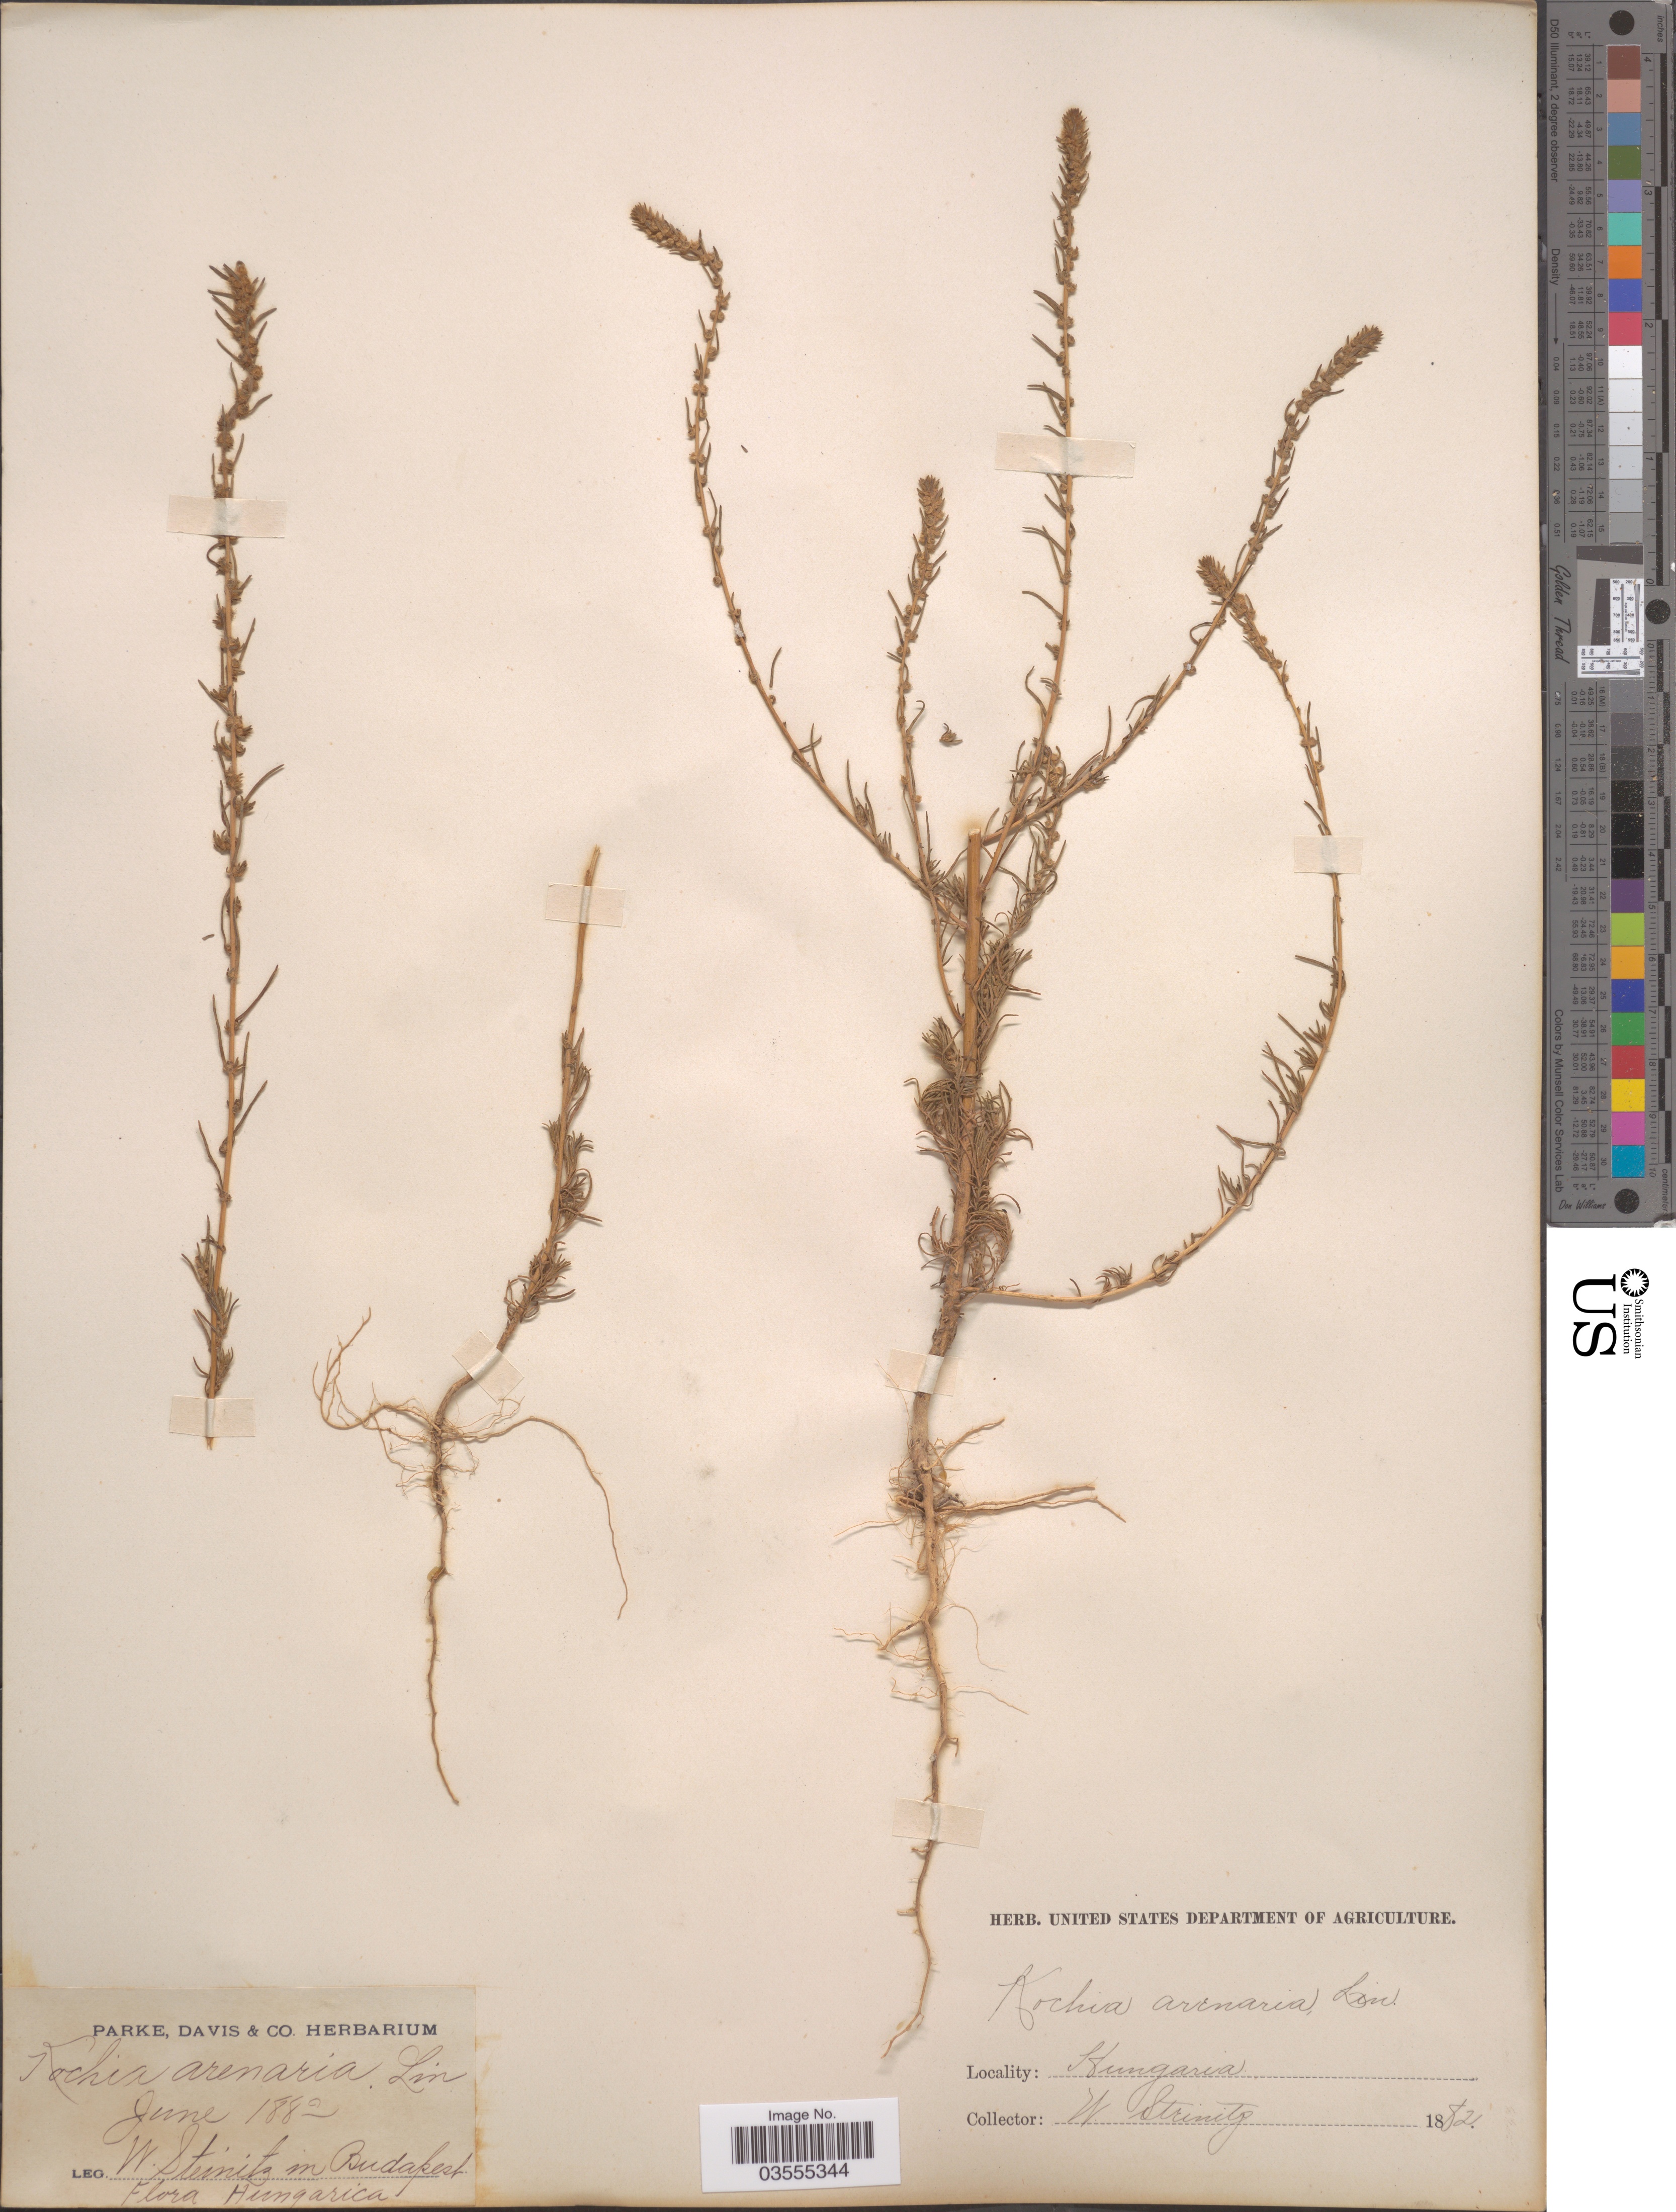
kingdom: Plantae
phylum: Tracheophyta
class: Magnoliopsida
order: Caryophyllales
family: Amaranthaceae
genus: Bassia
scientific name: Bassia laniflora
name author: (S.G. Gmel.) A.J. Scott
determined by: Strong, Mark T., (BOT), Smithsonian Institution - National Museum of Natural History (UNITED STATES)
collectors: W. Steinitz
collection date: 1882-06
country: Hungary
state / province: Budapest, Capital District of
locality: Budapest.